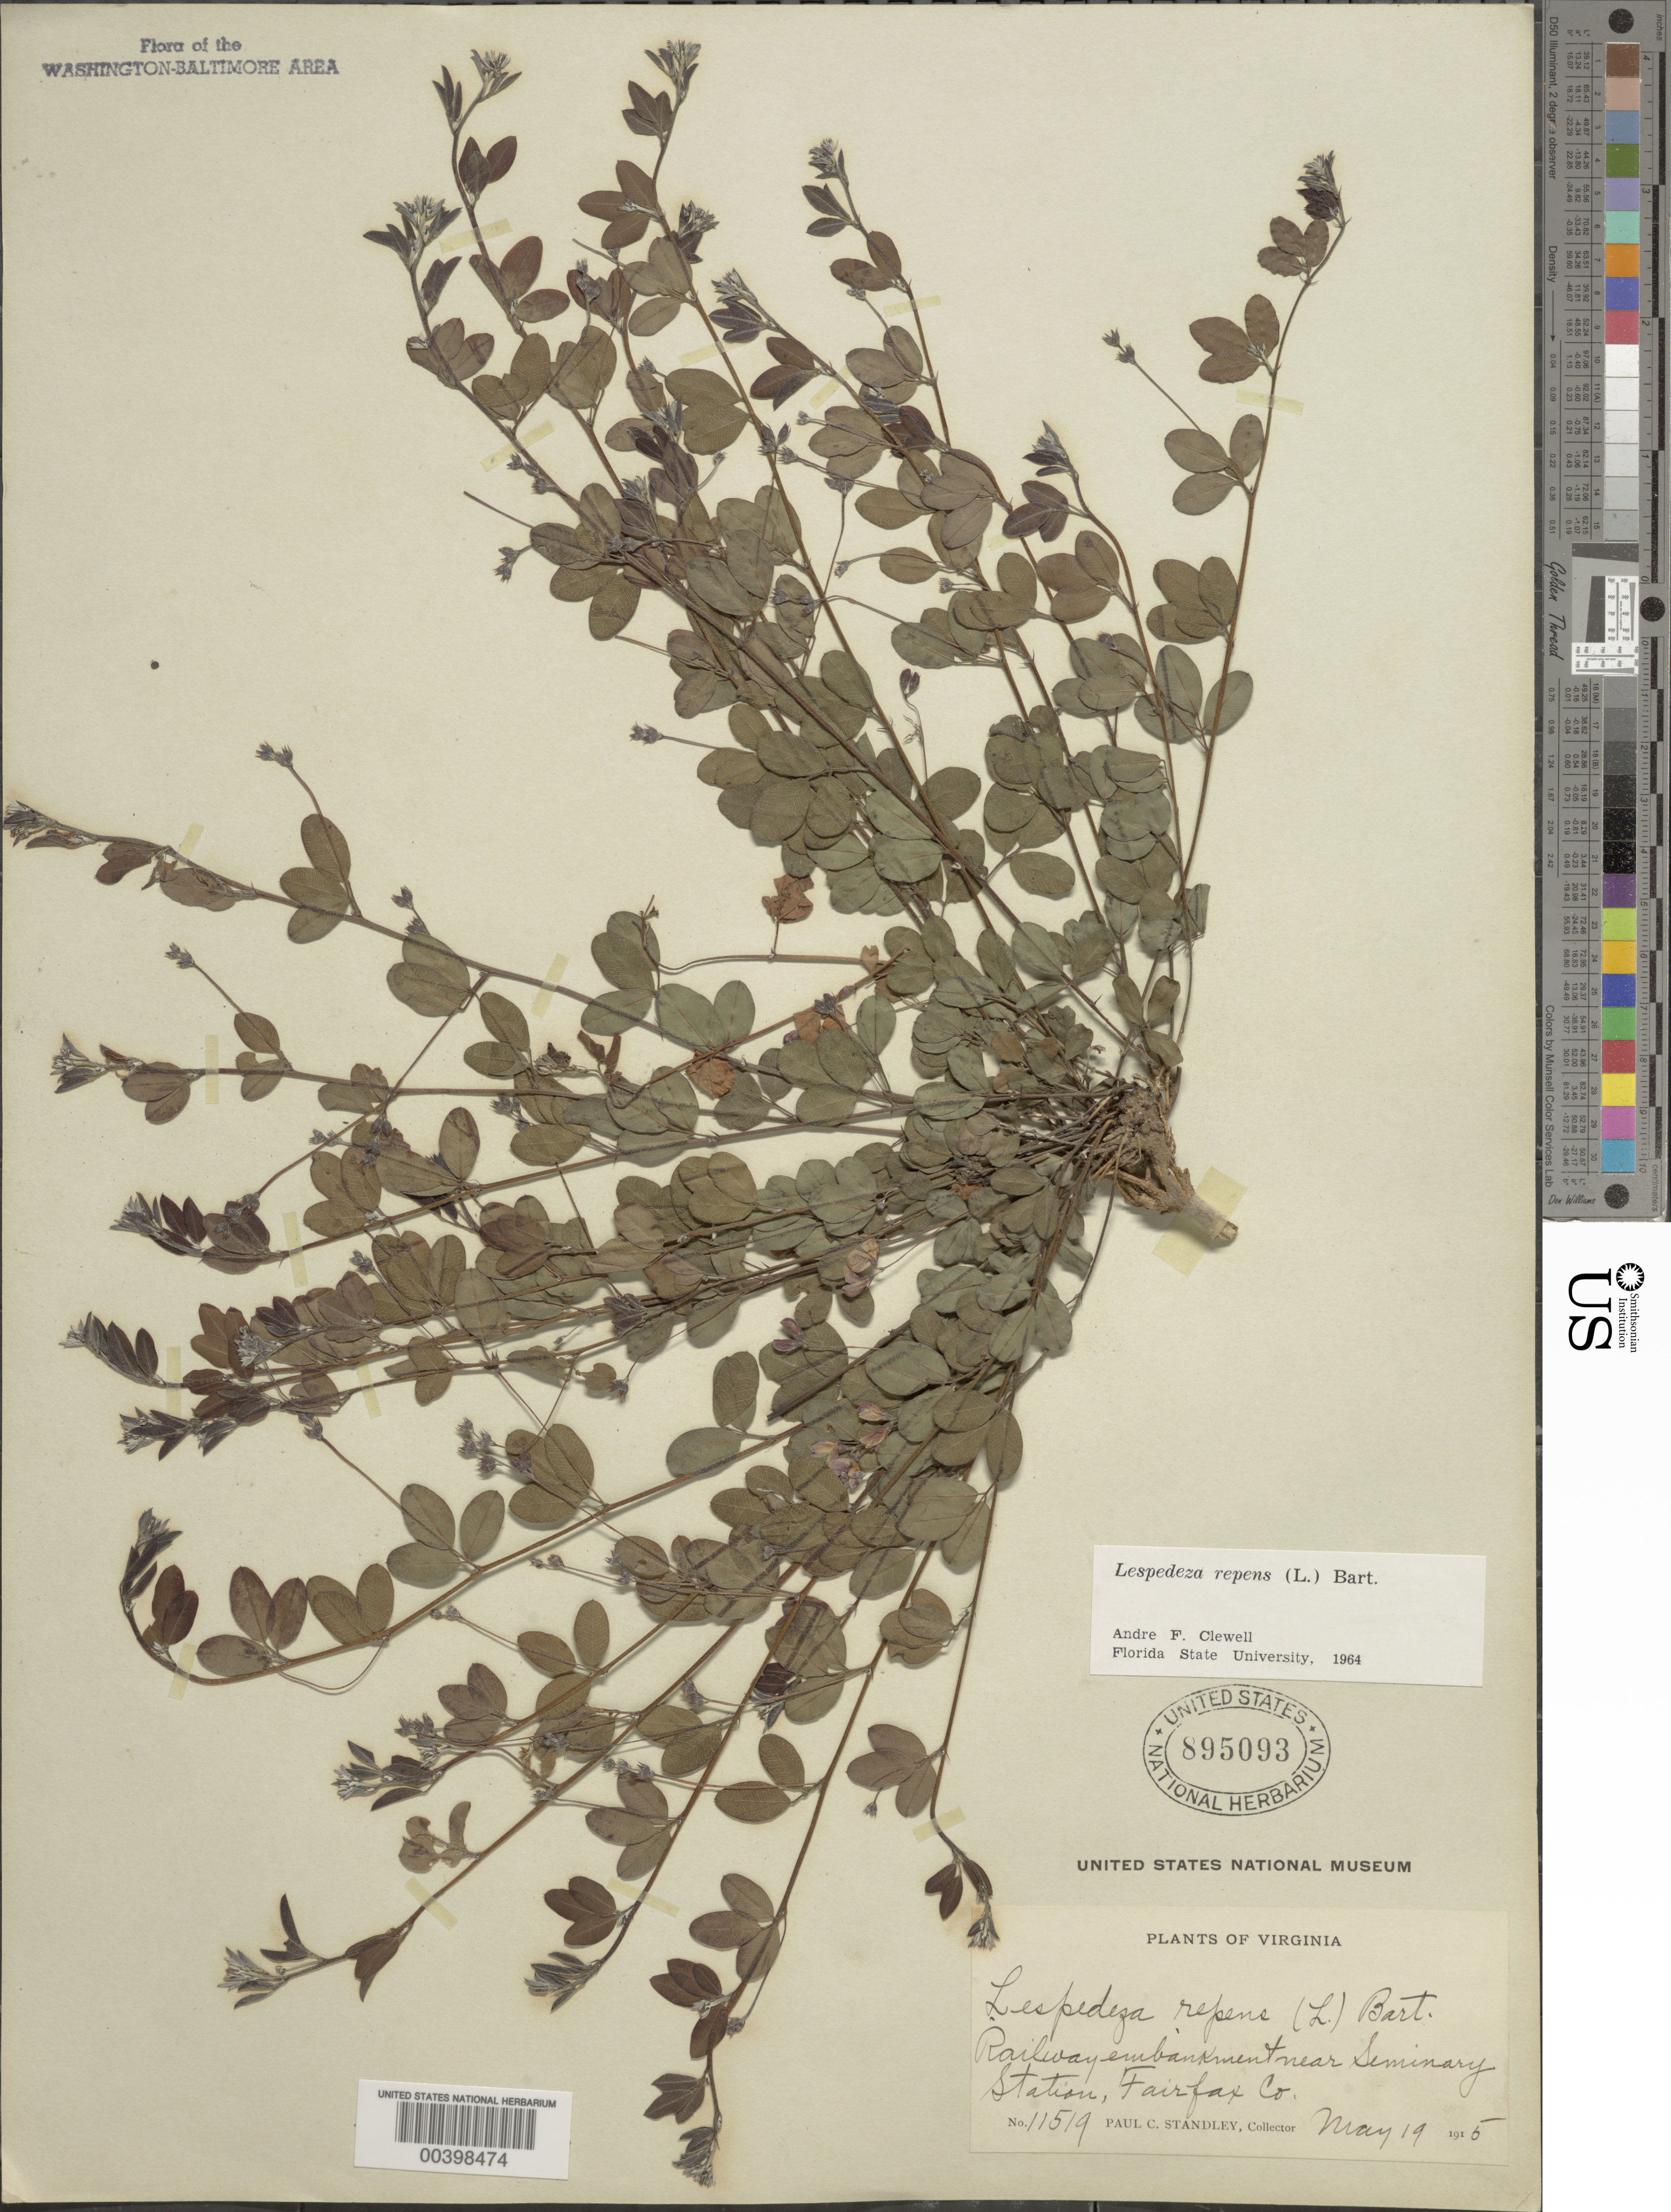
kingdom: Plantae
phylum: Tracheophyta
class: Magnoliopsida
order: Fabales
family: Fabaceae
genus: Lespedeza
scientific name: Lespedeza repens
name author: (L.) W.P.C. Barton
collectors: P. C. Standley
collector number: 11519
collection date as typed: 19 May 1915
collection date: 1915-05-19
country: United States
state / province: Virginia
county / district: Fairfax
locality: Railroad near Seminary Station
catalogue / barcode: US 895093